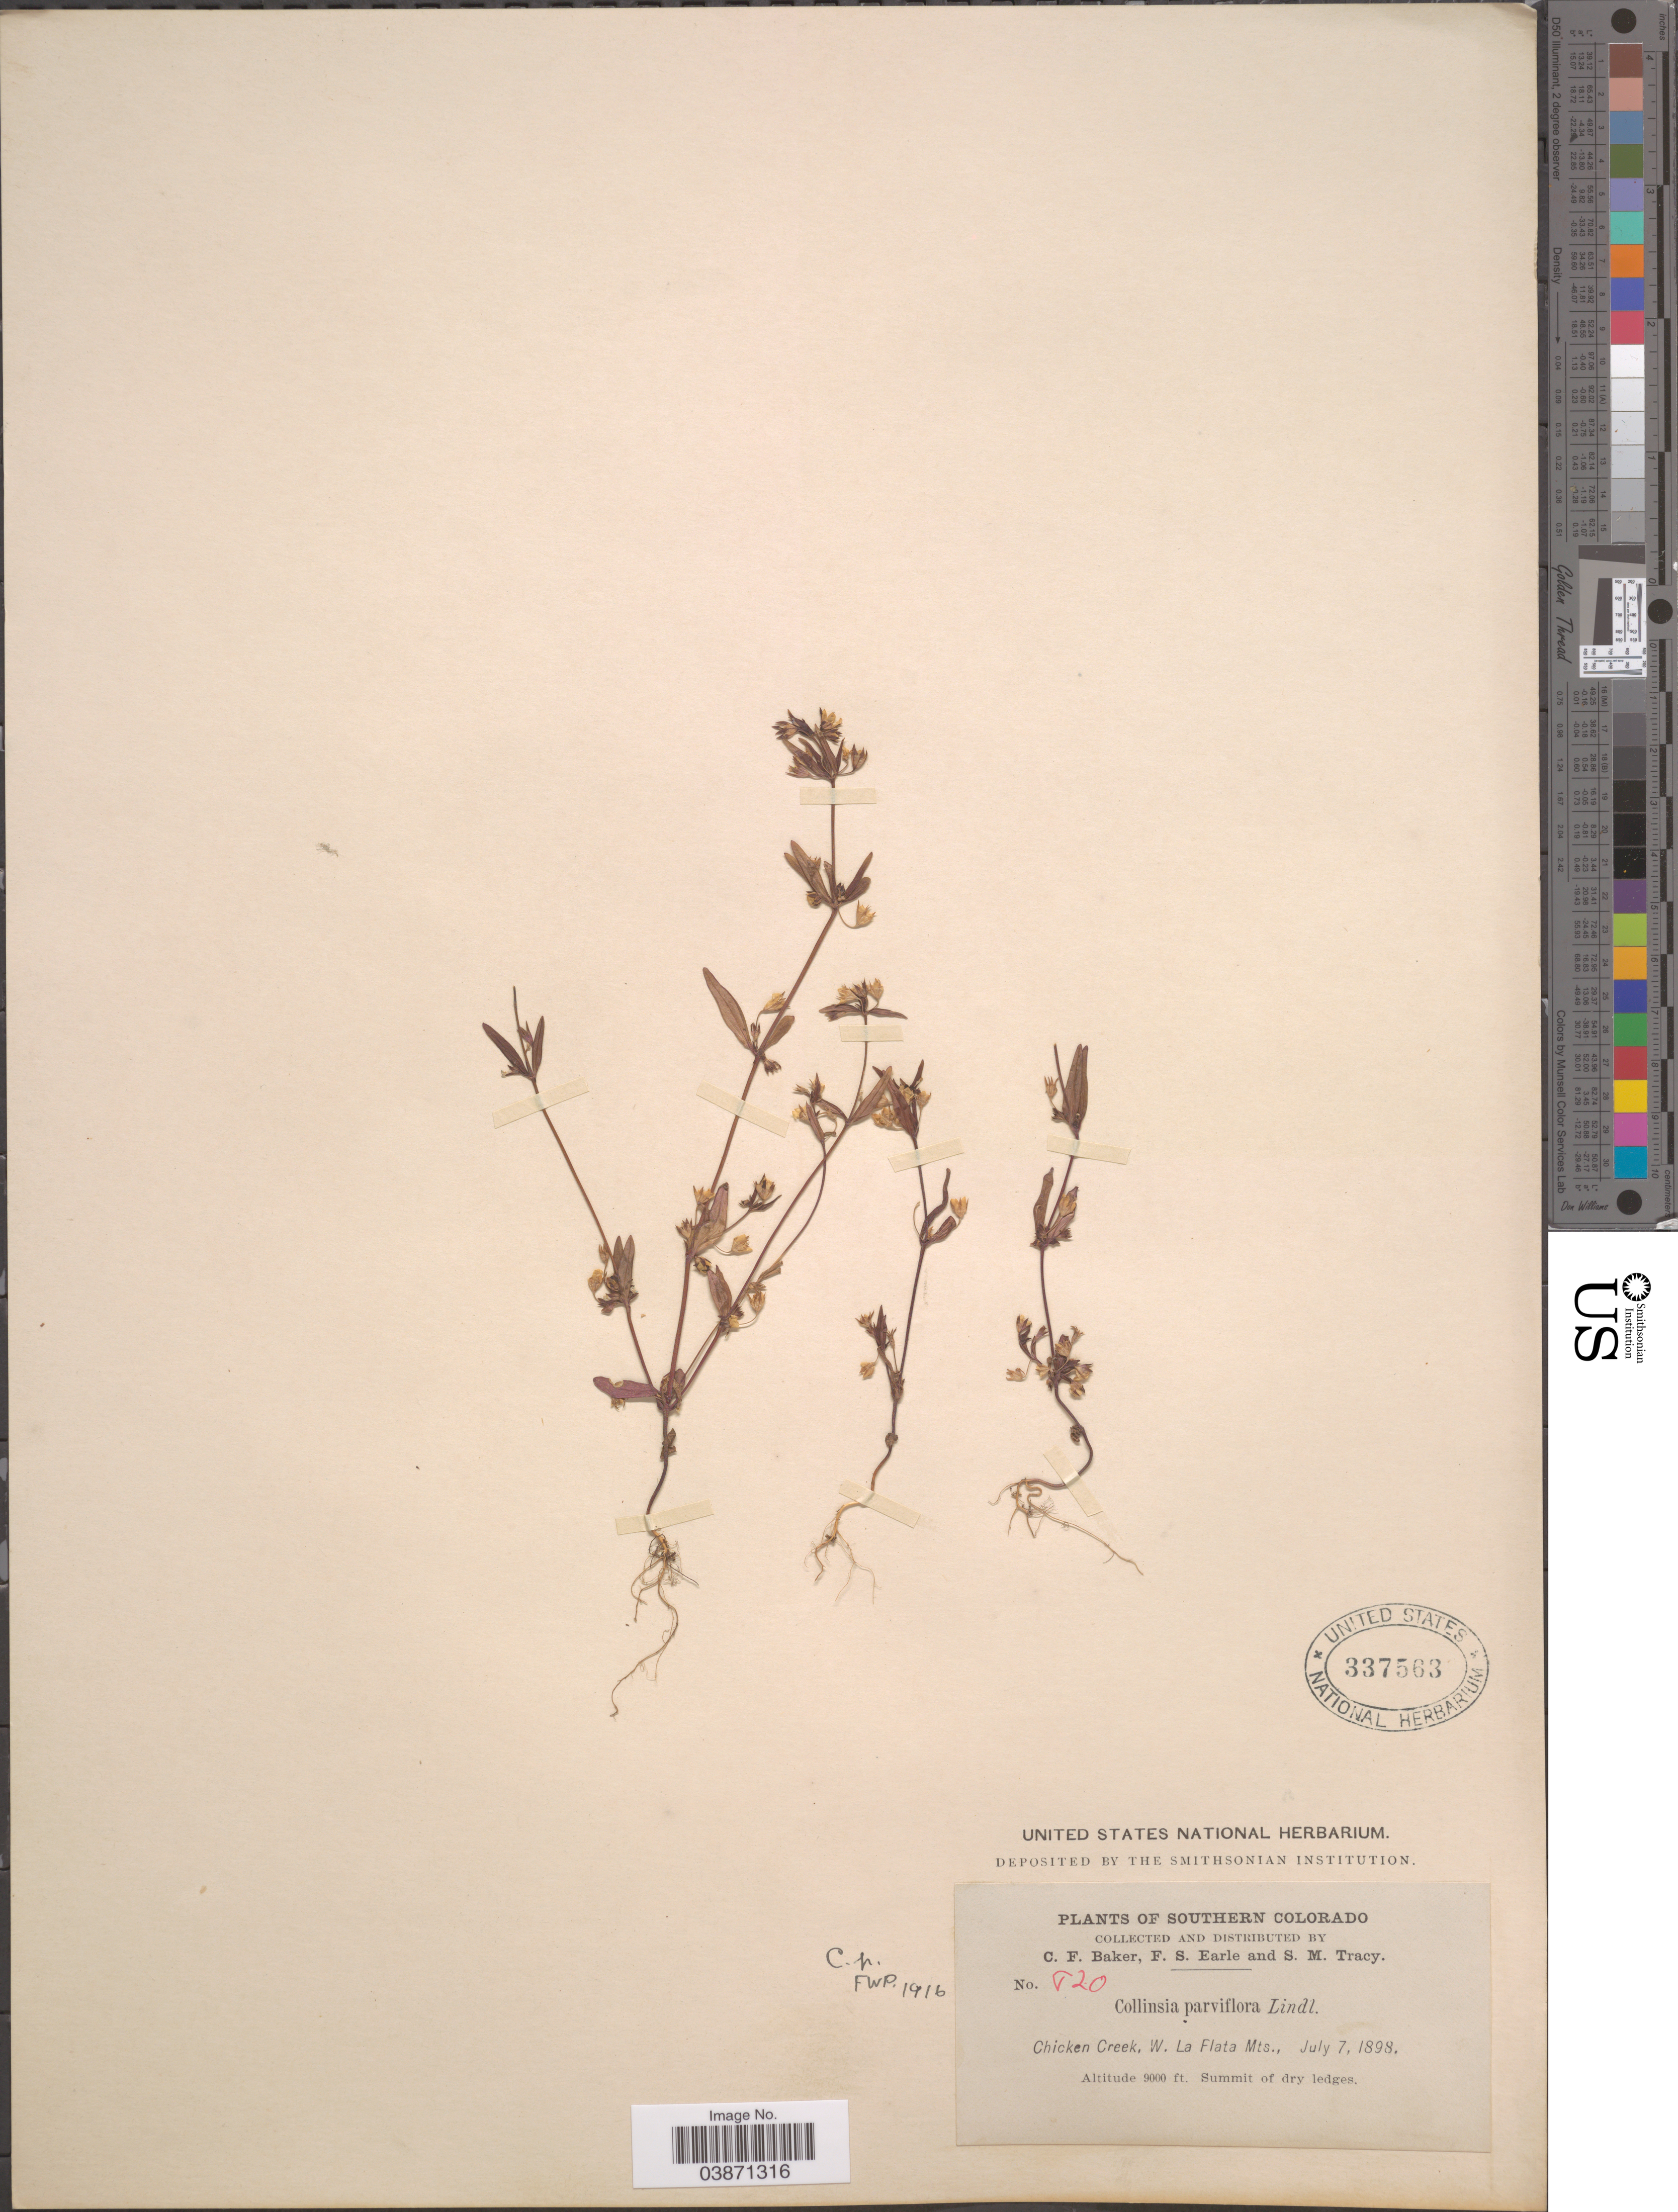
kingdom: Plantae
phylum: Tracheophyta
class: Magnoliopsida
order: Lamiales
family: Plantaginaceae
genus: Collinsia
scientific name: Collinsia parviflora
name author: Douglas ex Lindl.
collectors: C. F. Baker, F. S. Earle & S. M. Tracy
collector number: T20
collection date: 1898-07-07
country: United States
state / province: Colorado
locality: Southern Montana. Chicken Creek, W. La Flata Mts. Summit of dry ledges.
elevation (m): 2743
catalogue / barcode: US 337563